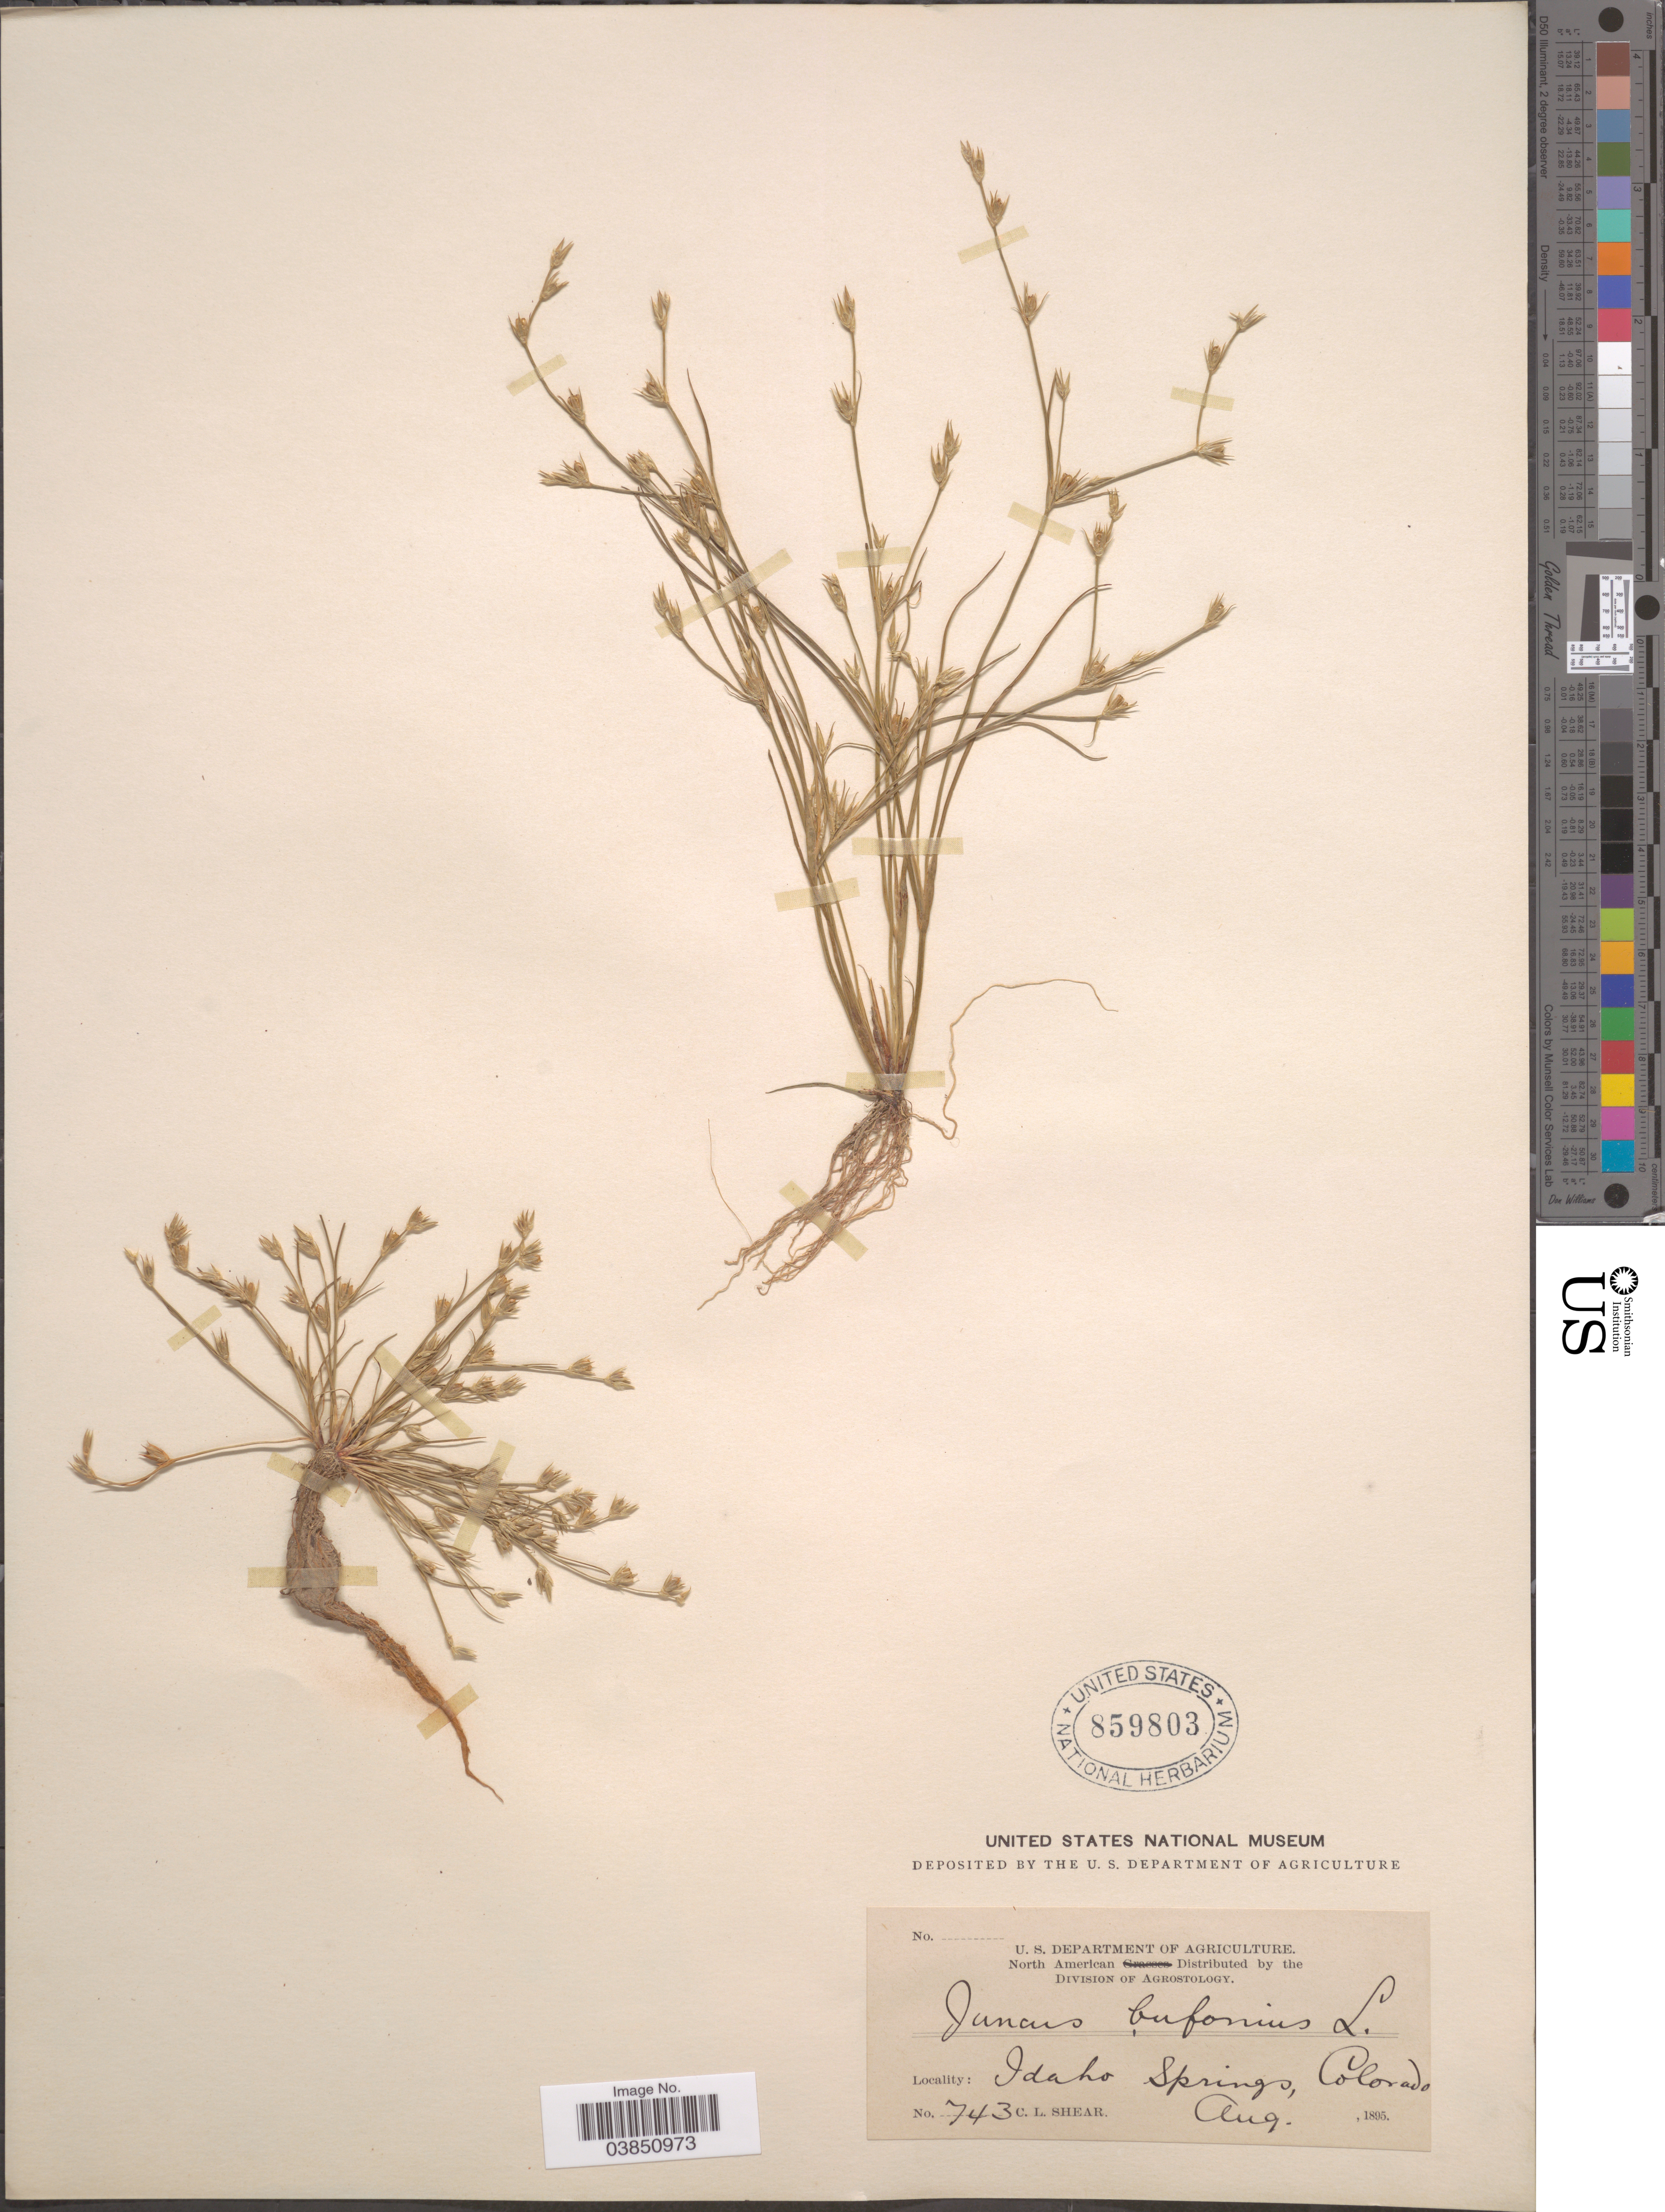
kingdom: Plantae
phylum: Tracheophyta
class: Liliopsida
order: Poales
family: Juncaceae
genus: Juncus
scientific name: Juncus bufonius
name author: L.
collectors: C. L. Shear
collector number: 743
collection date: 1895-08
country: United States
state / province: Colorado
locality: Idaho Springs.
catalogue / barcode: US 859803